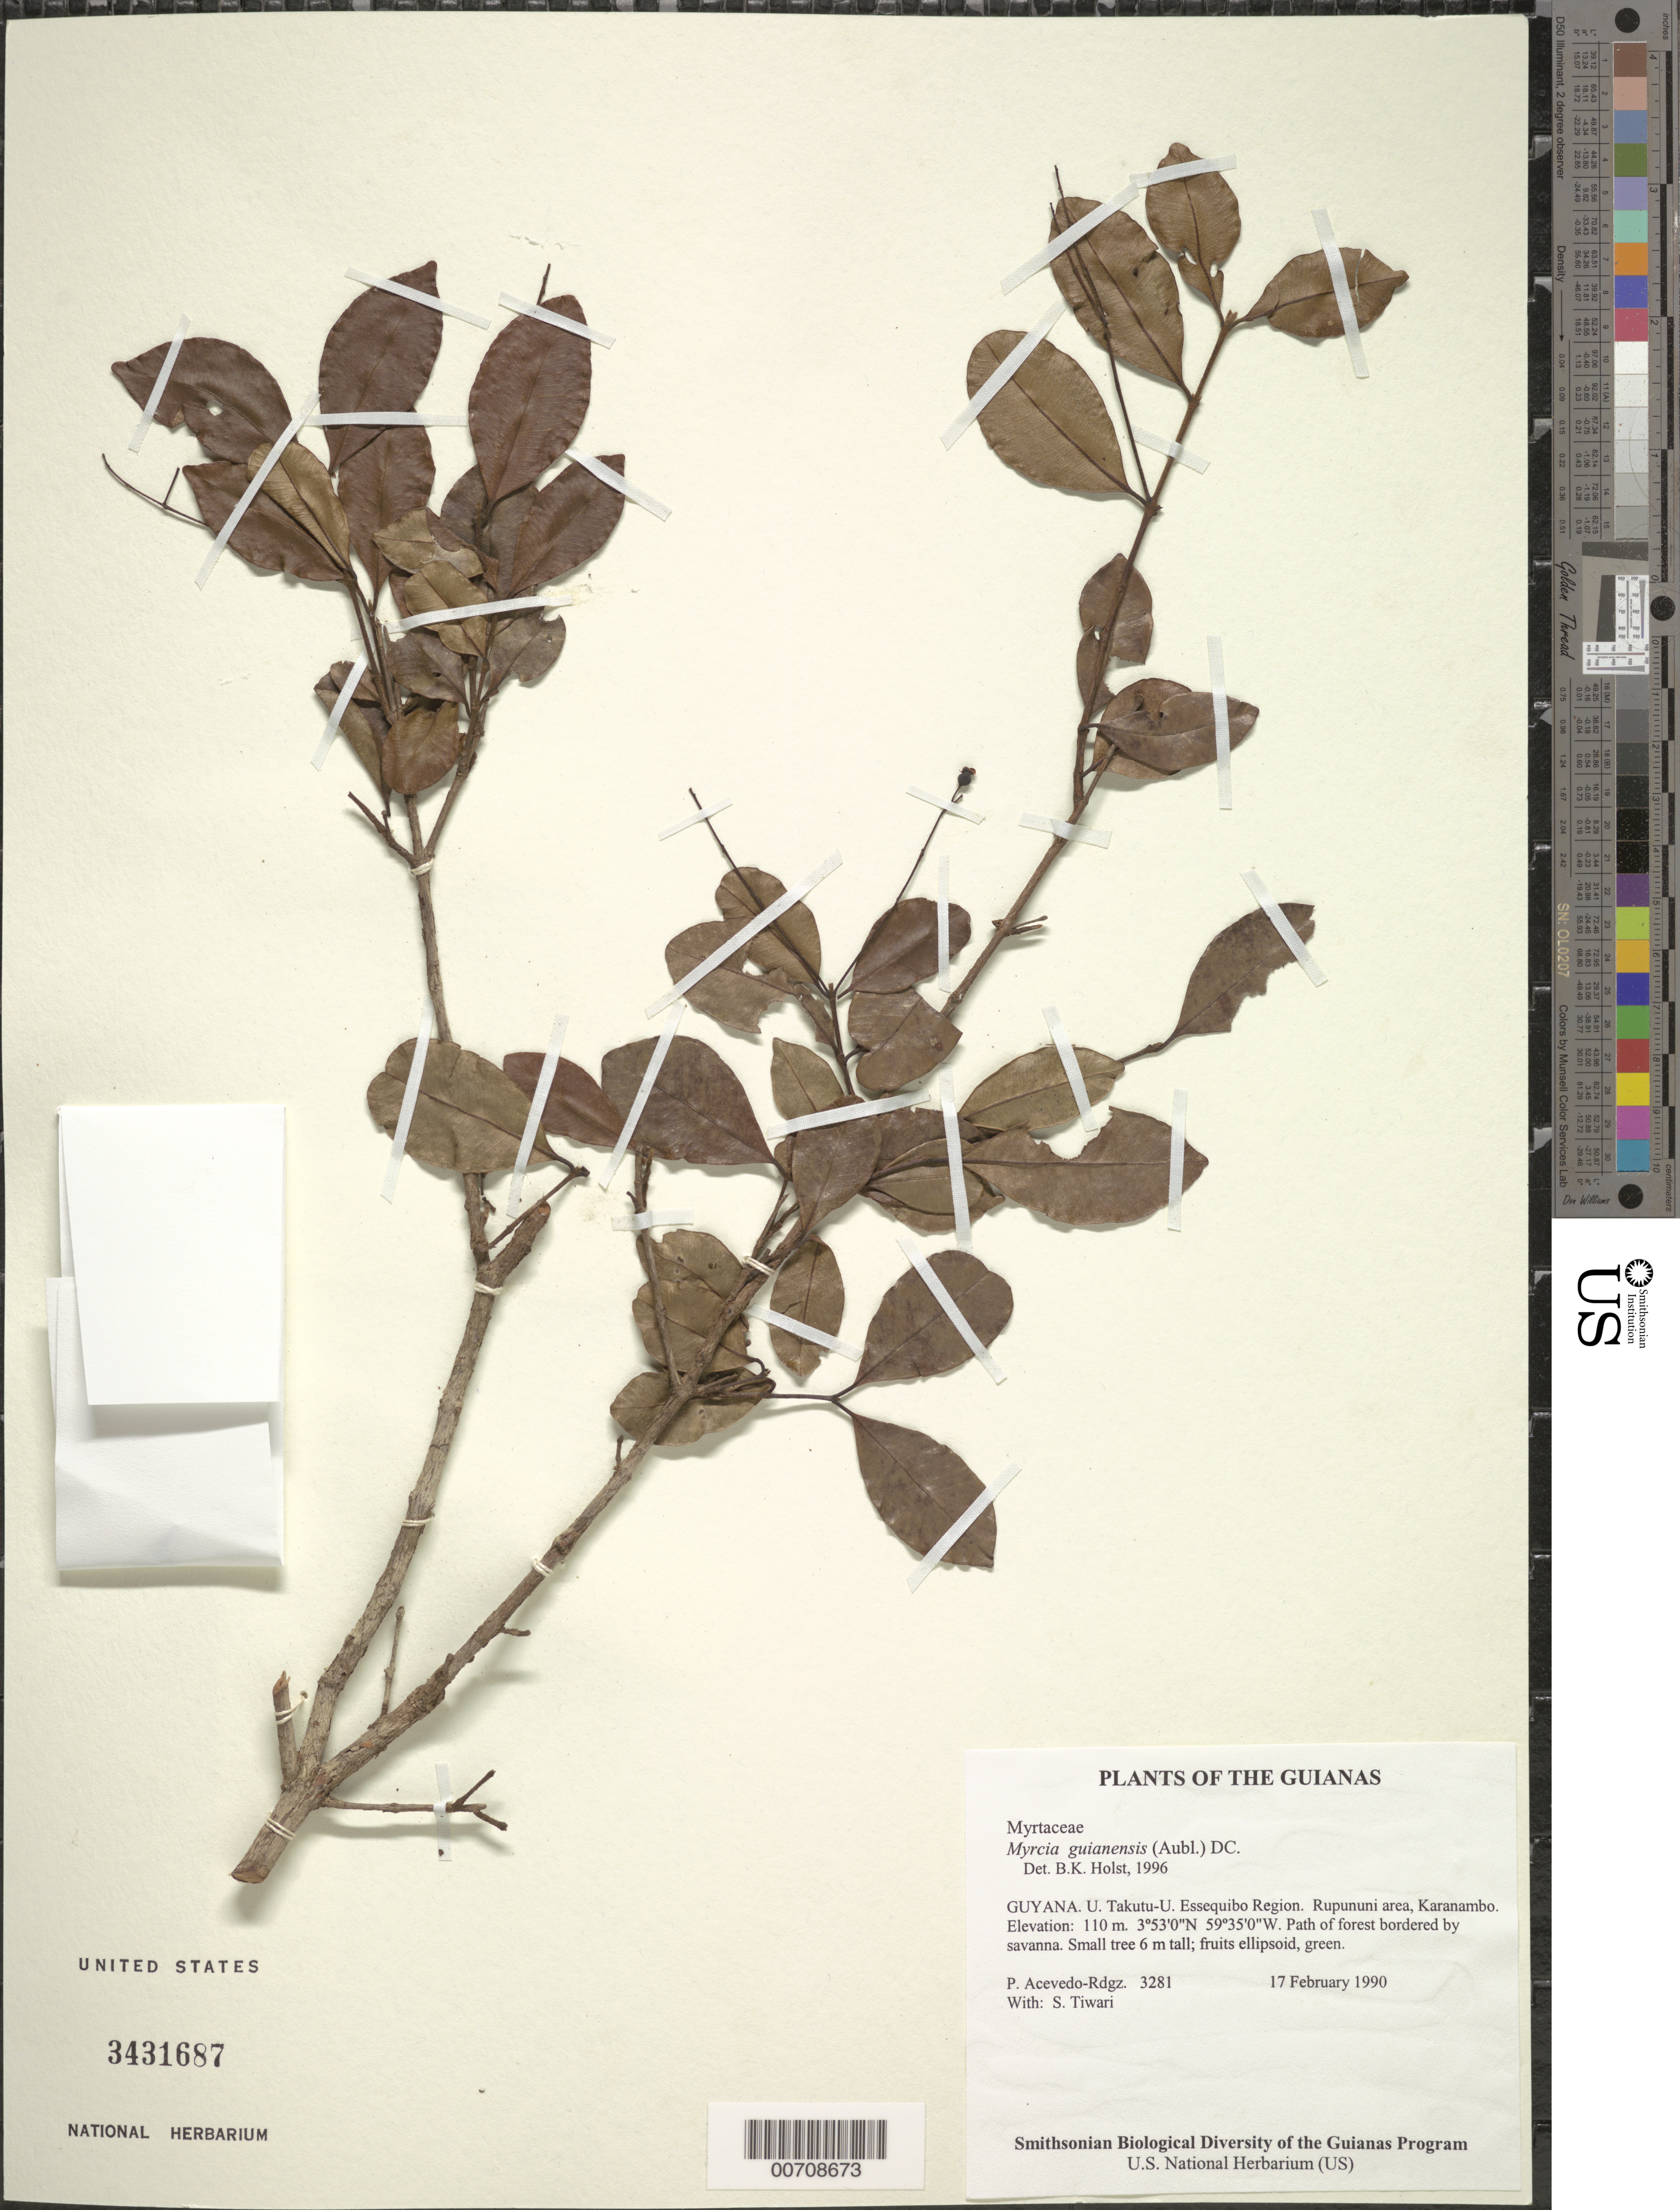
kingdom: Plantae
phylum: Tracheophyta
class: Magnoliopsida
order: Myrtales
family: Myrtaceae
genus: Myrcia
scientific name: Myrcia guianensis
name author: (Aubl.) DC.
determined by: Holst, Bruce K.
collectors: P. Acevedo-Rodr. & S. Tiwari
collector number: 3281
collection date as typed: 17 Feb 1990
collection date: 1990-02-17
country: Guyana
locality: U. Takutu - U. Essequibo. Rupununi area, Karanambo.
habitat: Path of forest bordered by savanna.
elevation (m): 110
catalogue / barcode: US 3431687